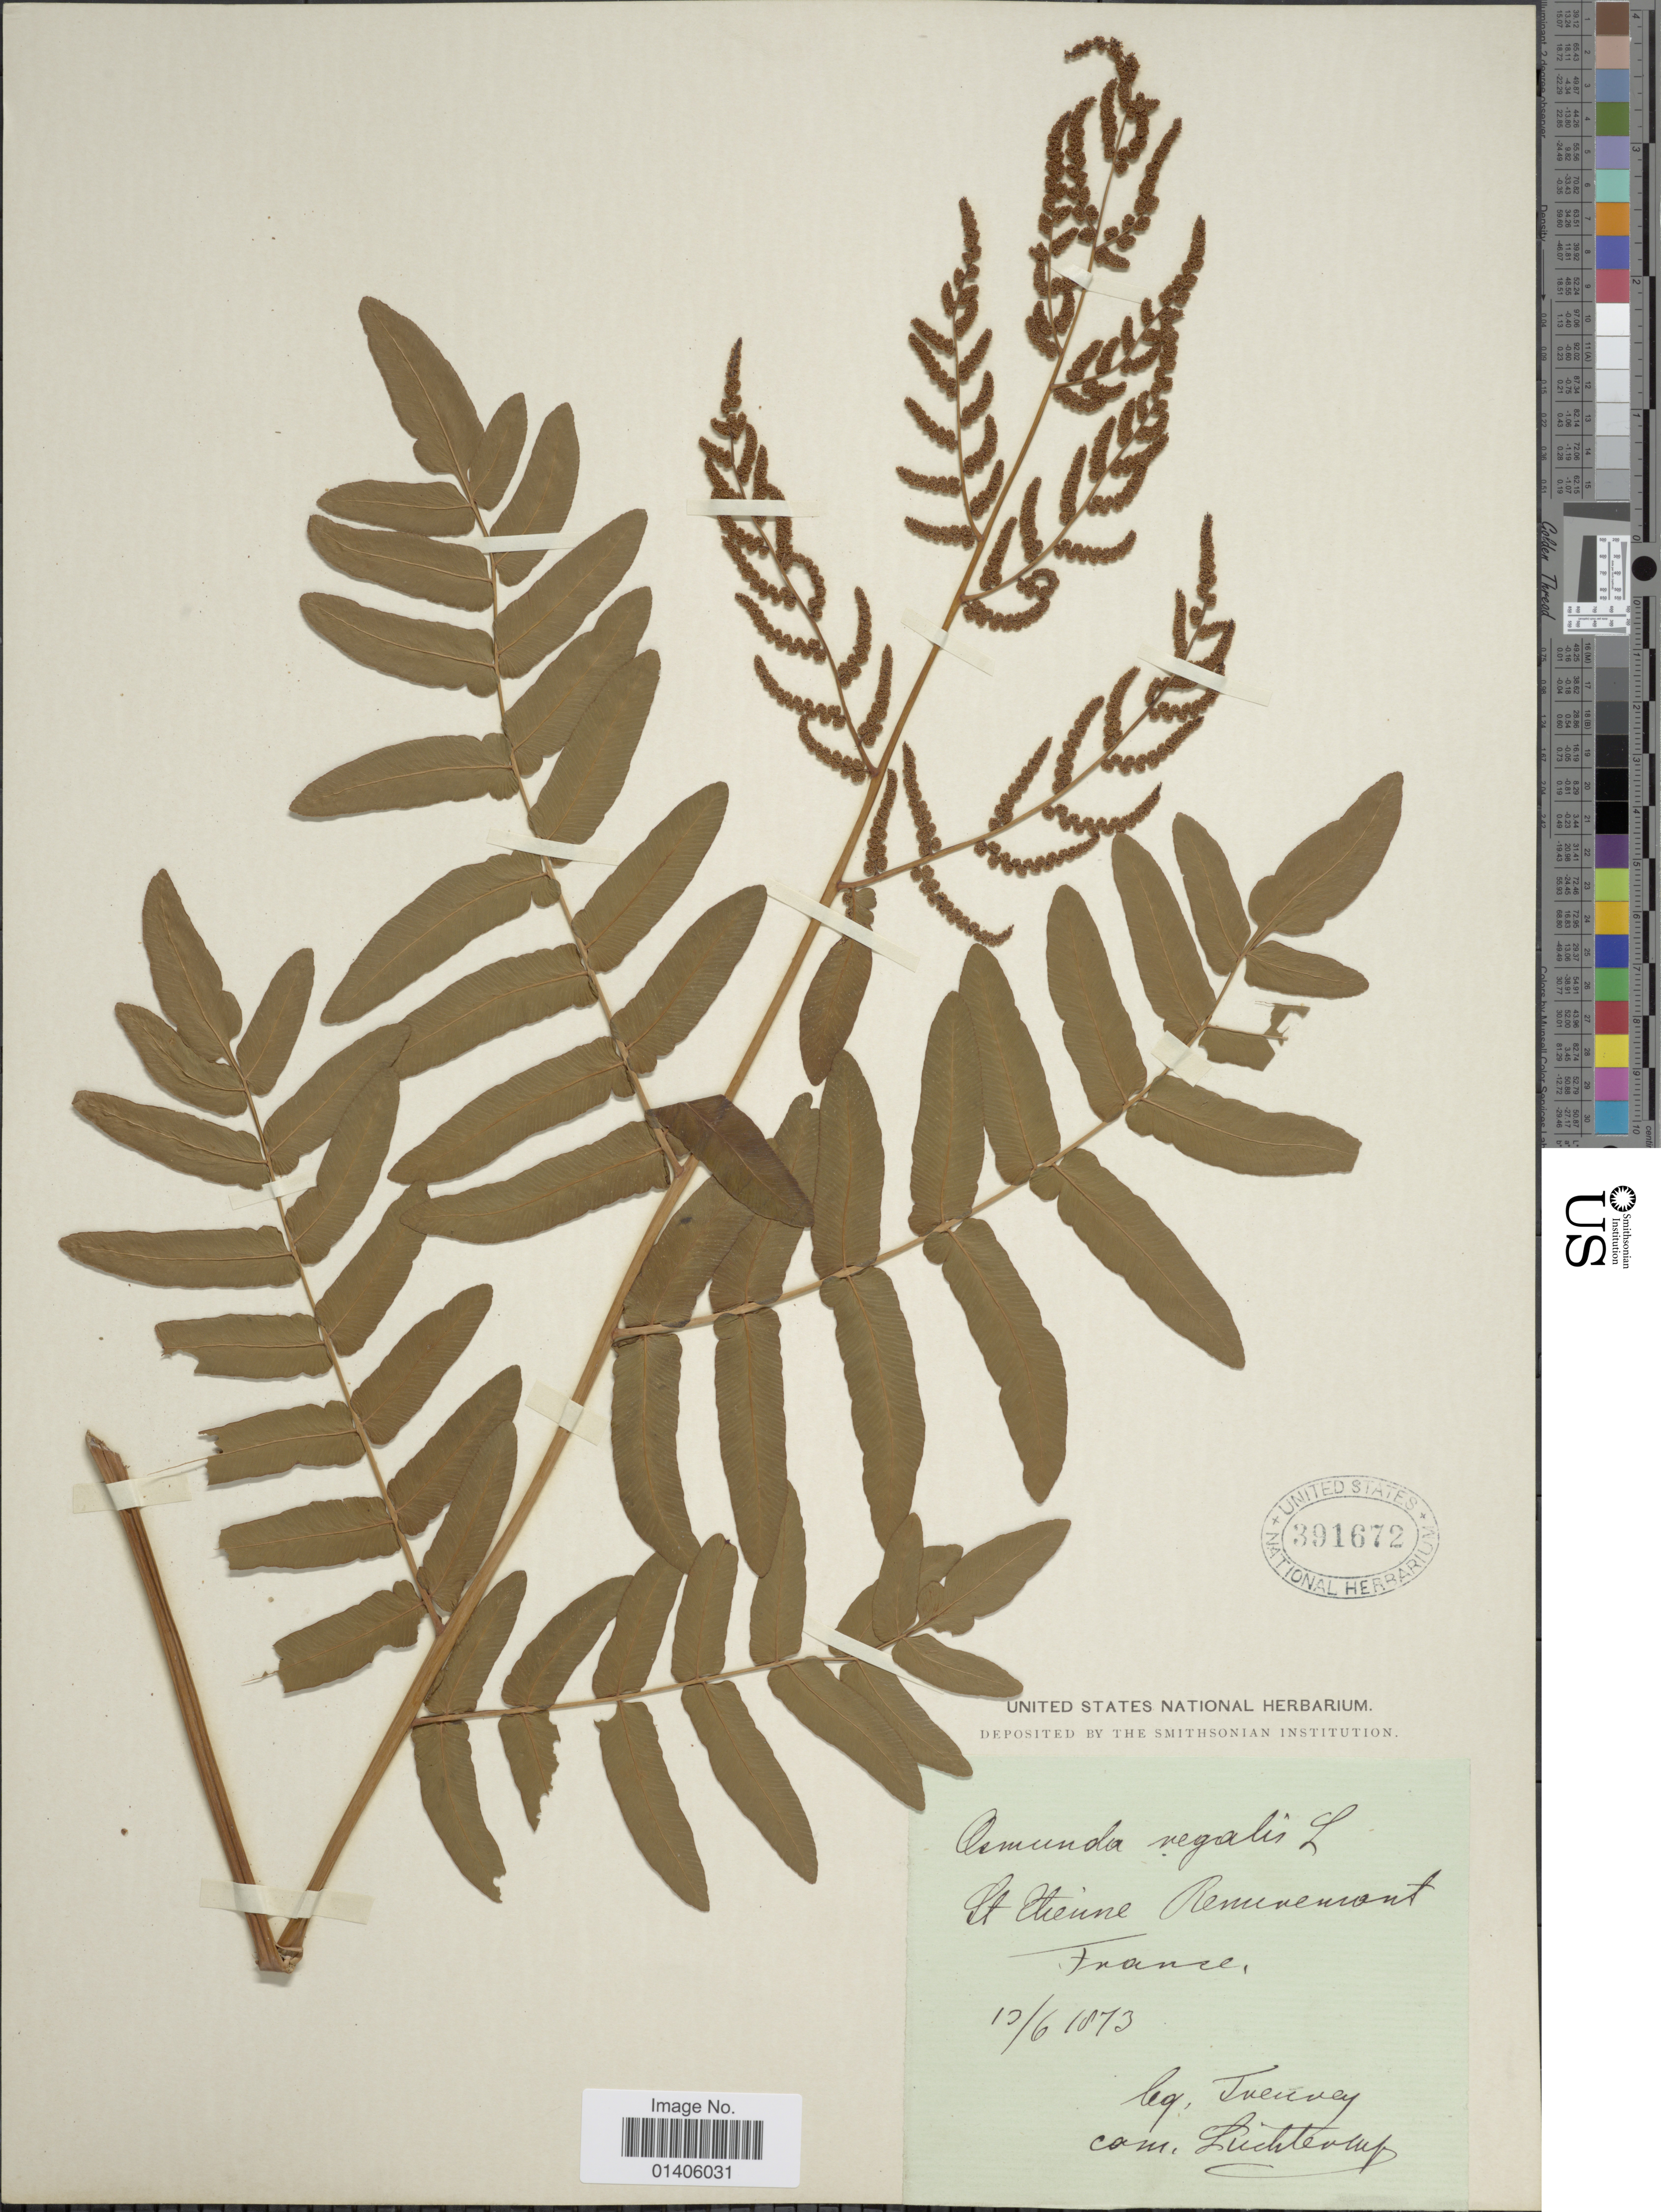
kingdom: Plantae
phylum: Tracheophyta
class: Polypodiopsida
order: Osmundales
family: Osmundaceae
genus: Osmunda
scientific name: Osmunda regalis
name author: L.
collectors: Tuervey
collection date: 1873-06-13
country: France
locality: St Etiene Remevemont [interpreted]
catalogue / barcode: US 391672